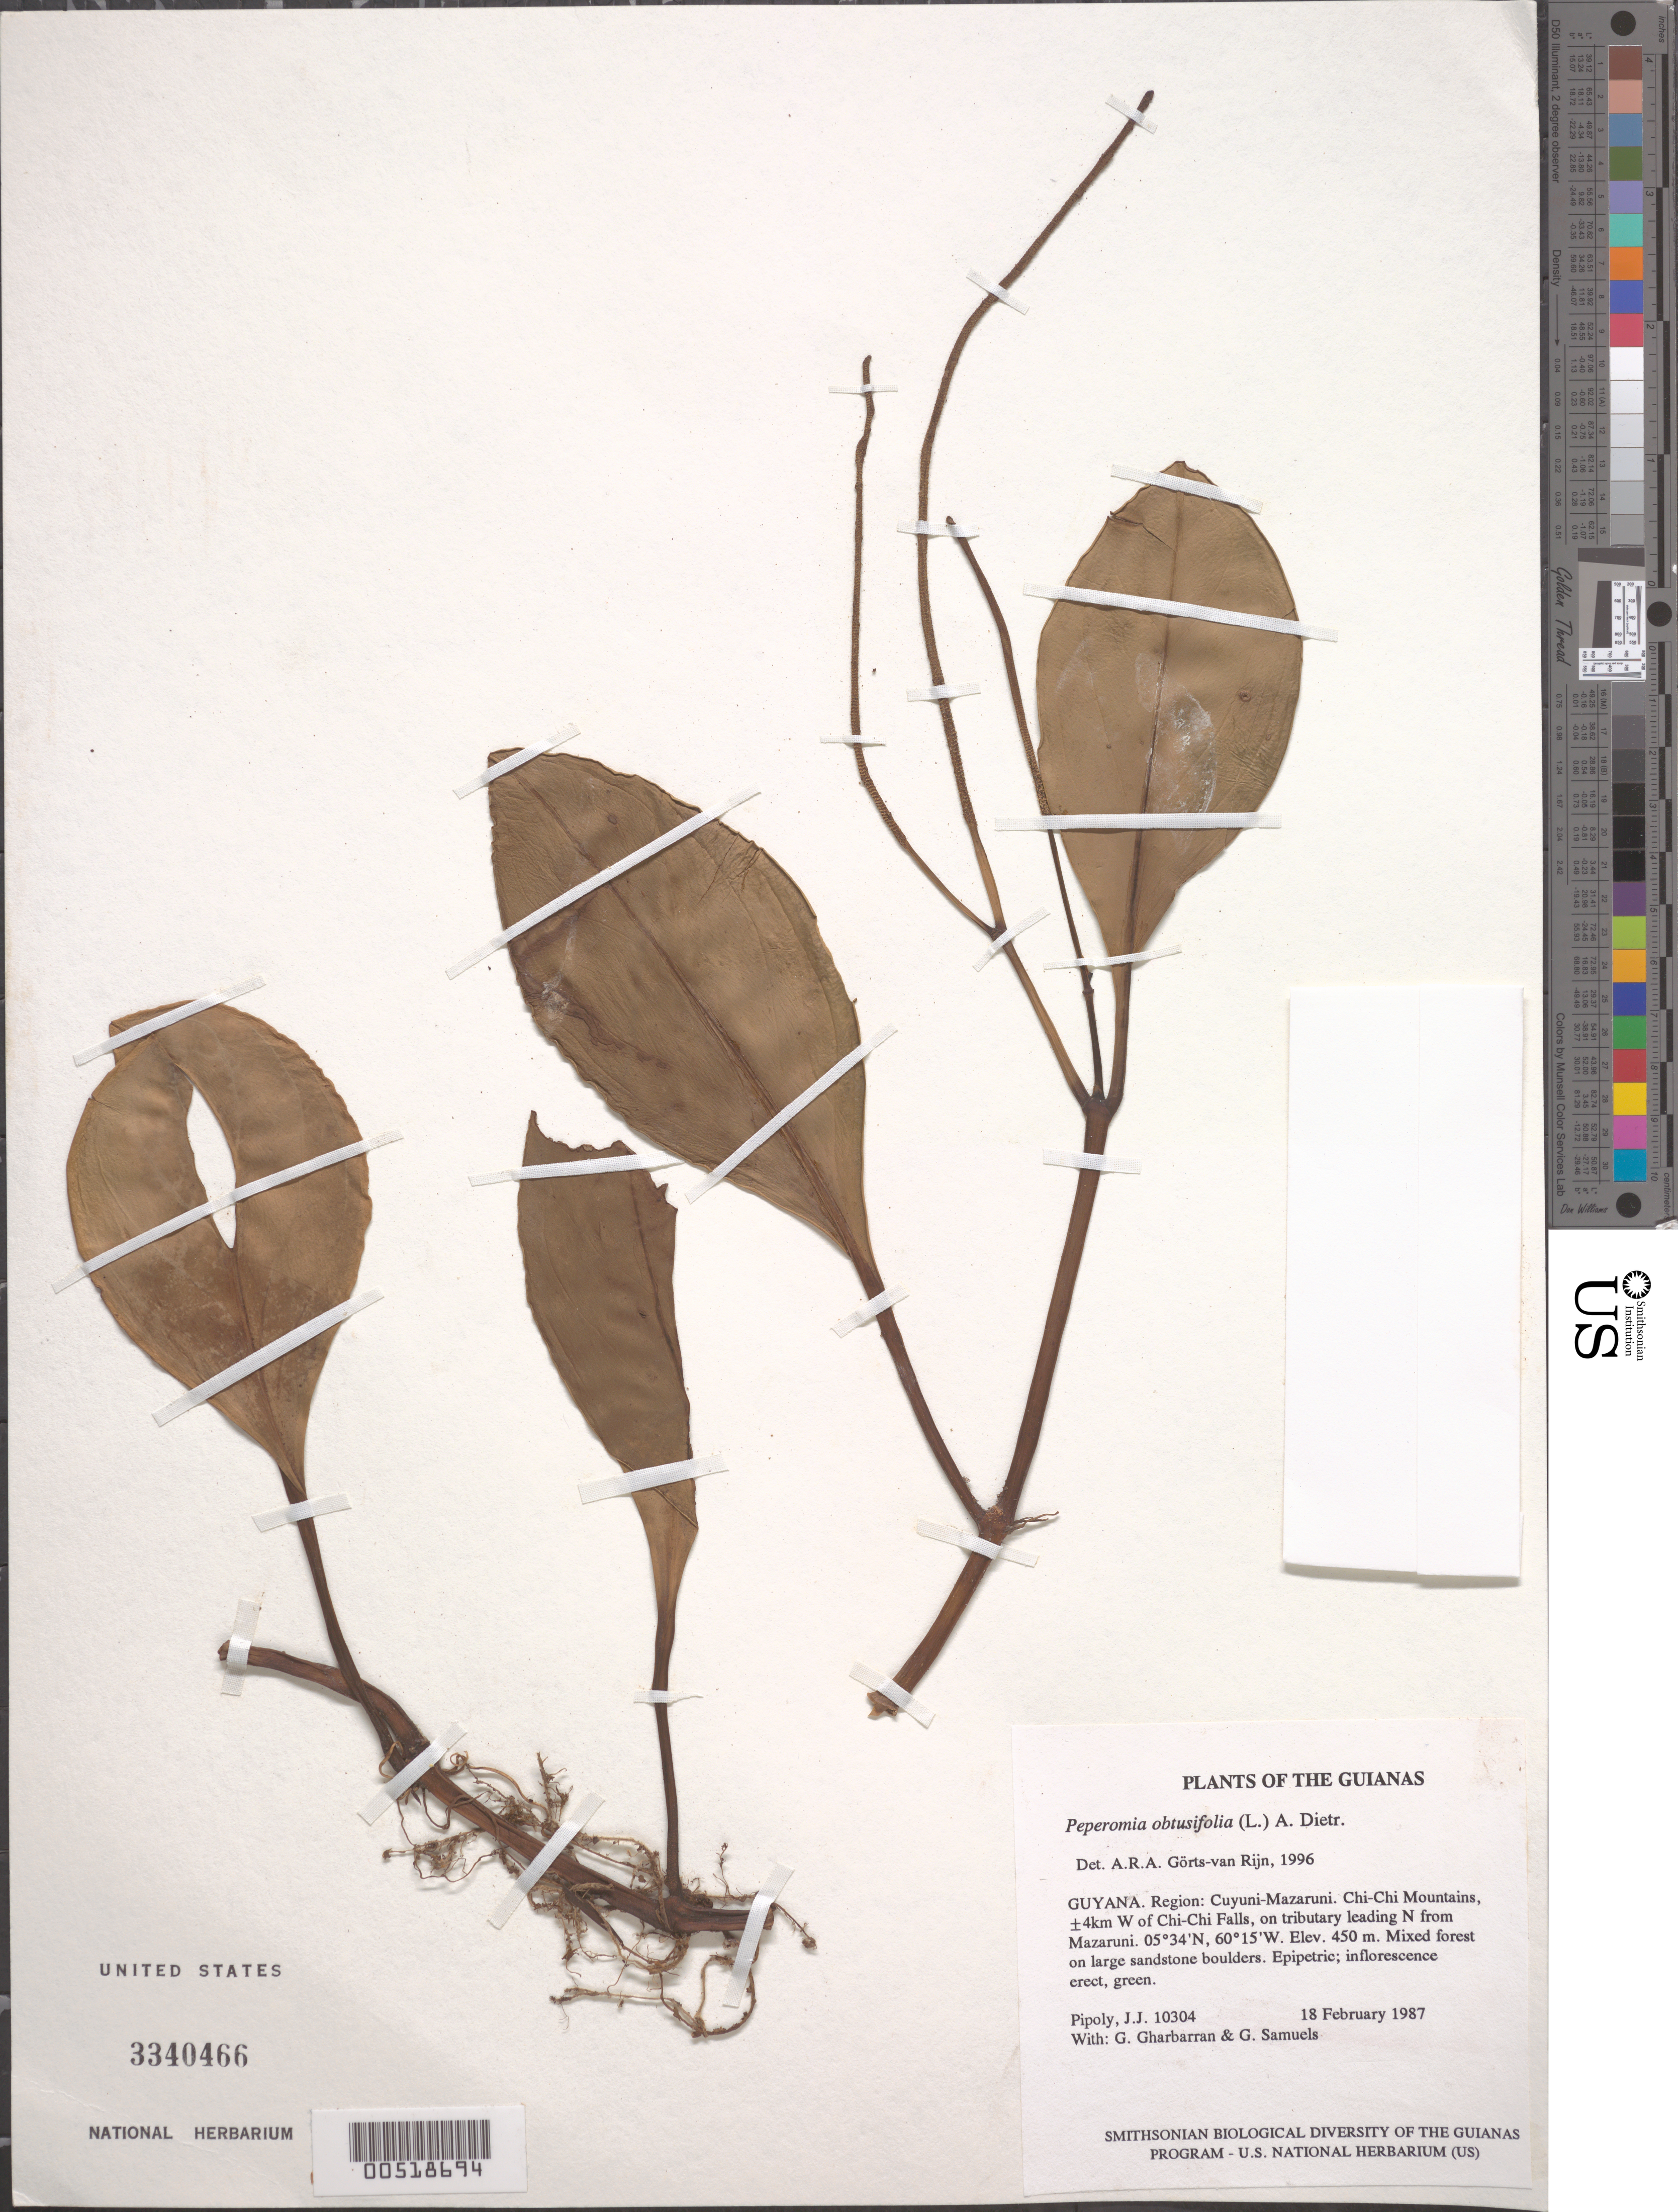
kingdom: Plantae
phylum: Tracheophyta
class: Magnoliopsida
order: Piperales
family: Piperaceae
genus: Peperomia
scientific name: Peperomia obtusifolia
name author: (L.) A. Dietr.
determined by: Görts-van Rijn, A. R. A.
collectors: J. J. Pipoly, G. Gharbarran & G. Samuels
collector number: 10304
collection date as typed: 18 February 1987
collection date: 1987-02-18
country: Guyana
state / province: Cuyuni-Mazaruni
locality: Chi-Chi Mountains, ±4km W of Chi-Chi Falls, on tributary leading N from Mazaruni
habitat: Mixed forest on large sandstone boulders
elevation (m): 450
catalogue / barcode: US 3340466